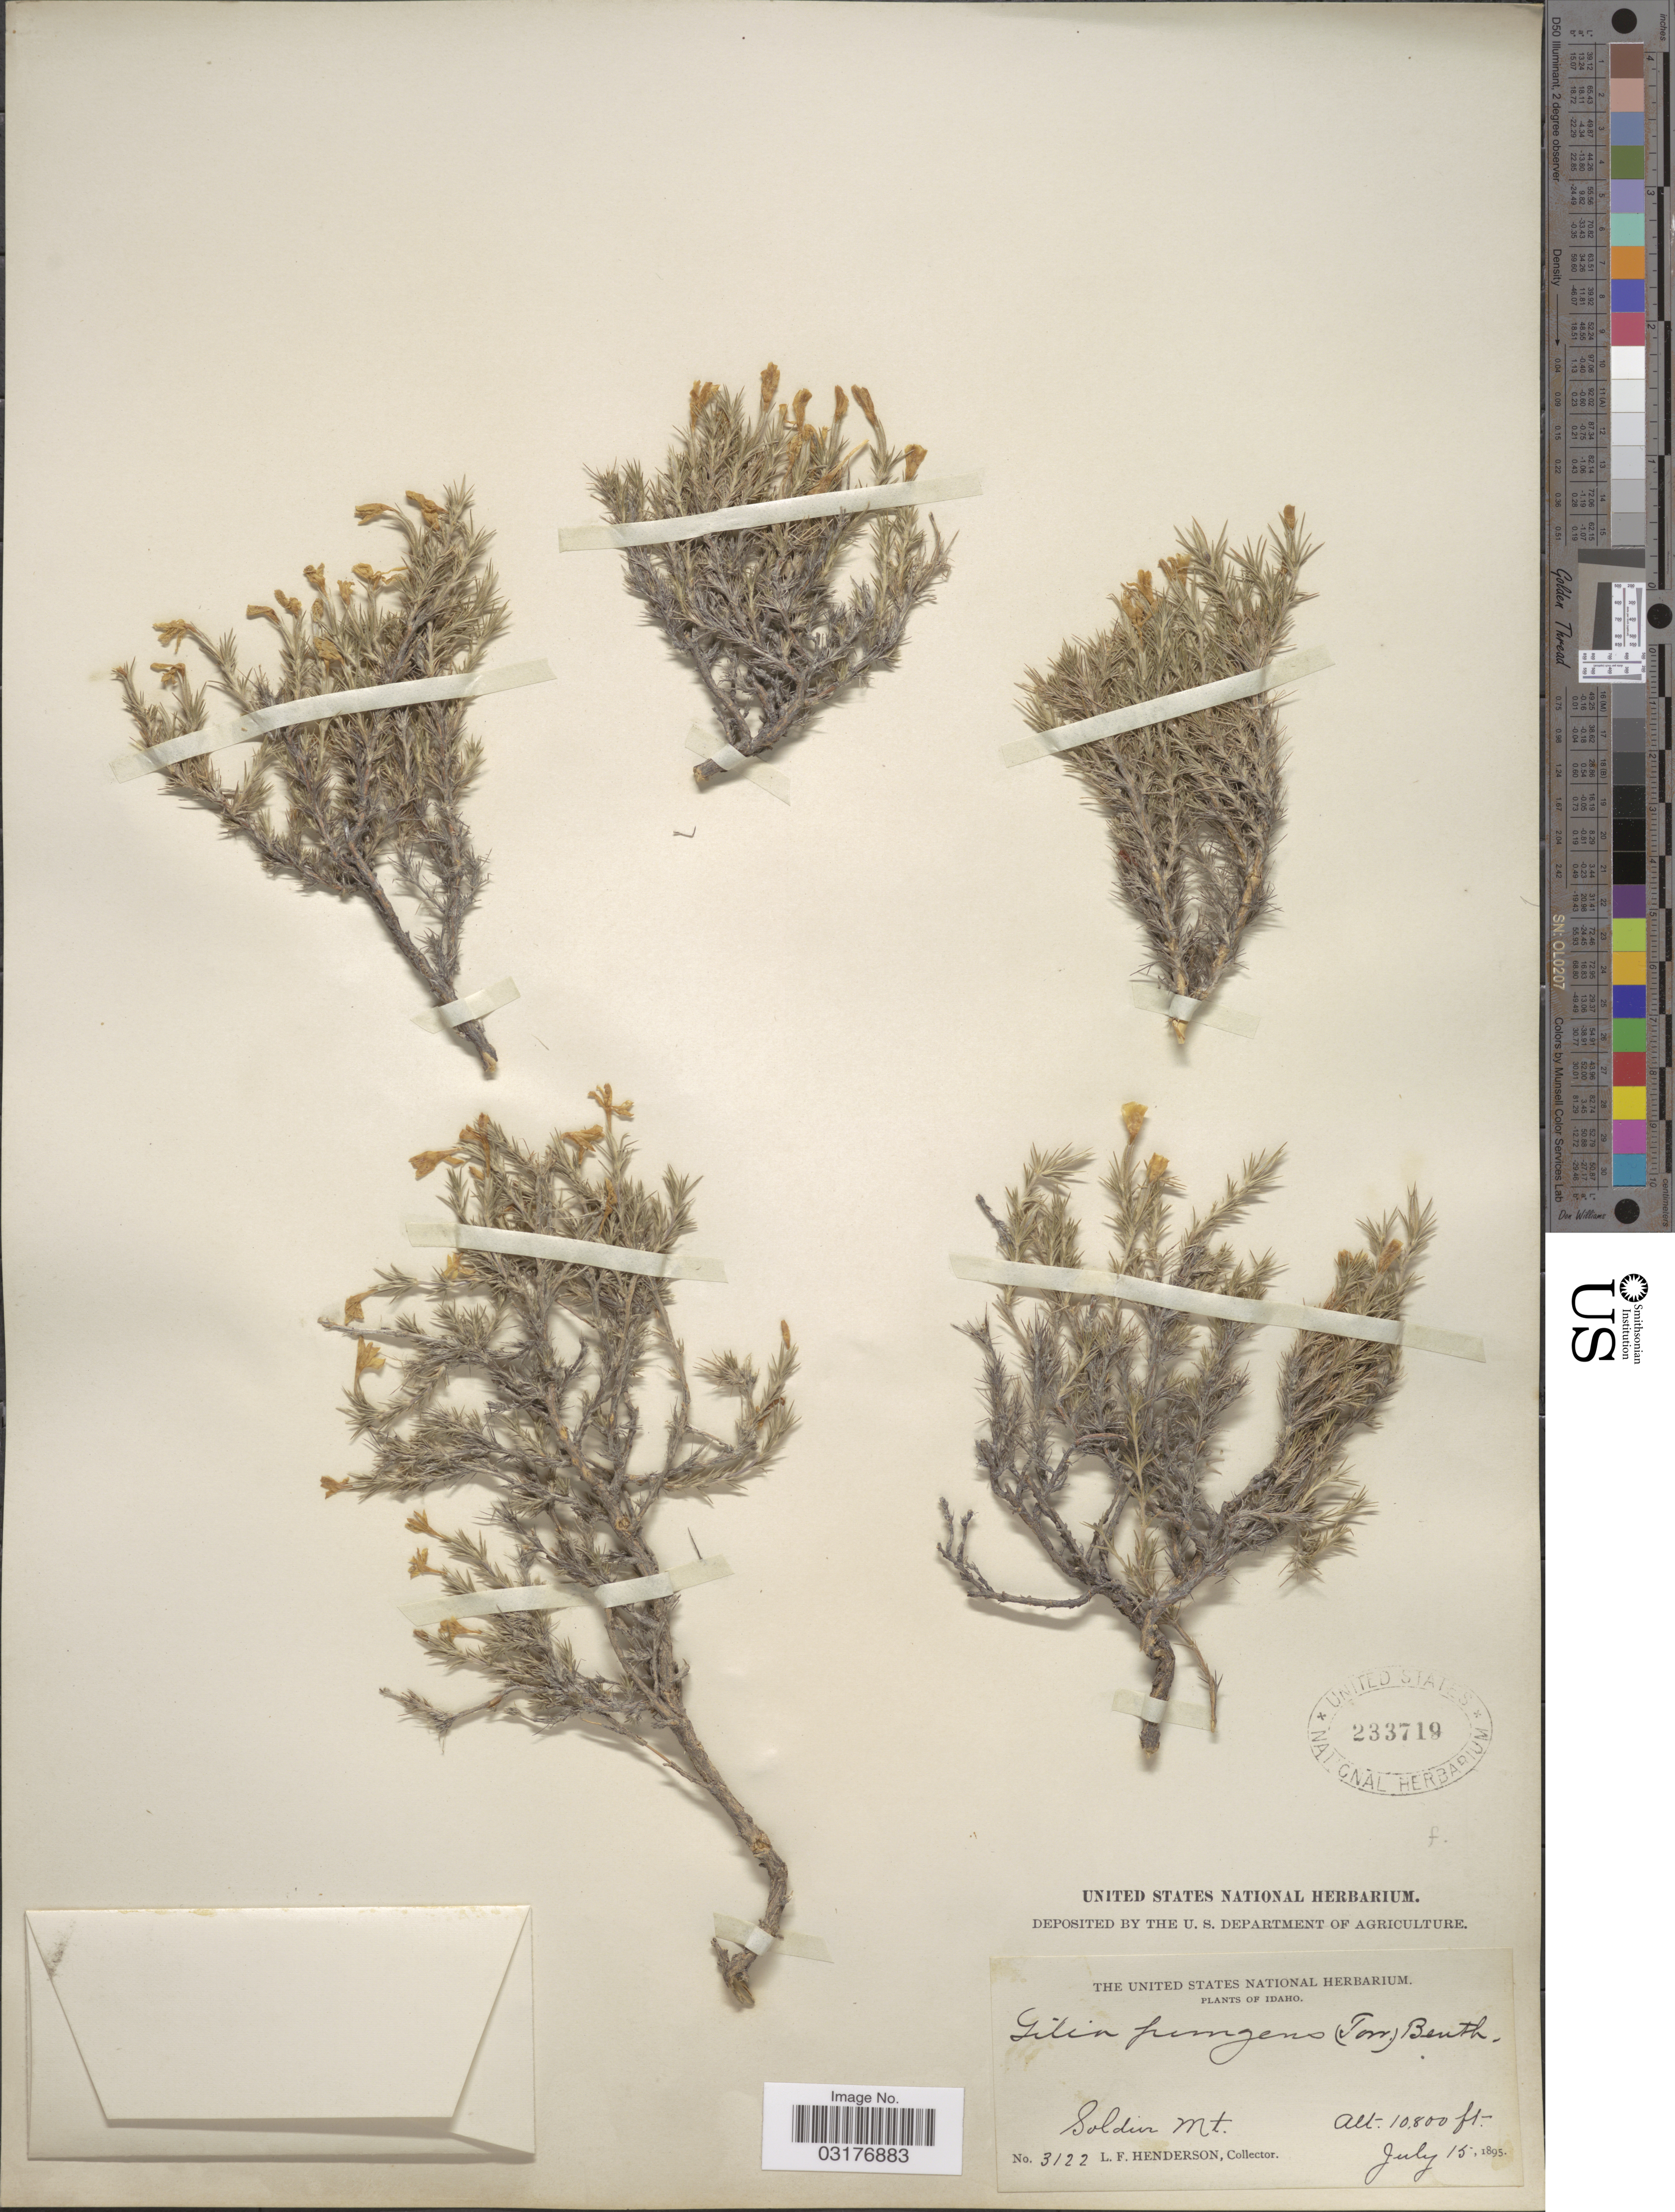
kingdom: Plantae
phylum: Tracheophyta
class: Magnoliopsida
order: Ericales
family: Polemoniaceae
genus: Linanthus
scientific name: Linanthus pungens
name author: (Torr.) J.M. Porter & L.A. Johnson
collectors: L. Henderson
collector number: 3122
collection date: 1895-07-15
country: United States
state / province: Idaho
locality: Soldier Mt.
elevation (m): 3292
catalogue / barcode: US 233719